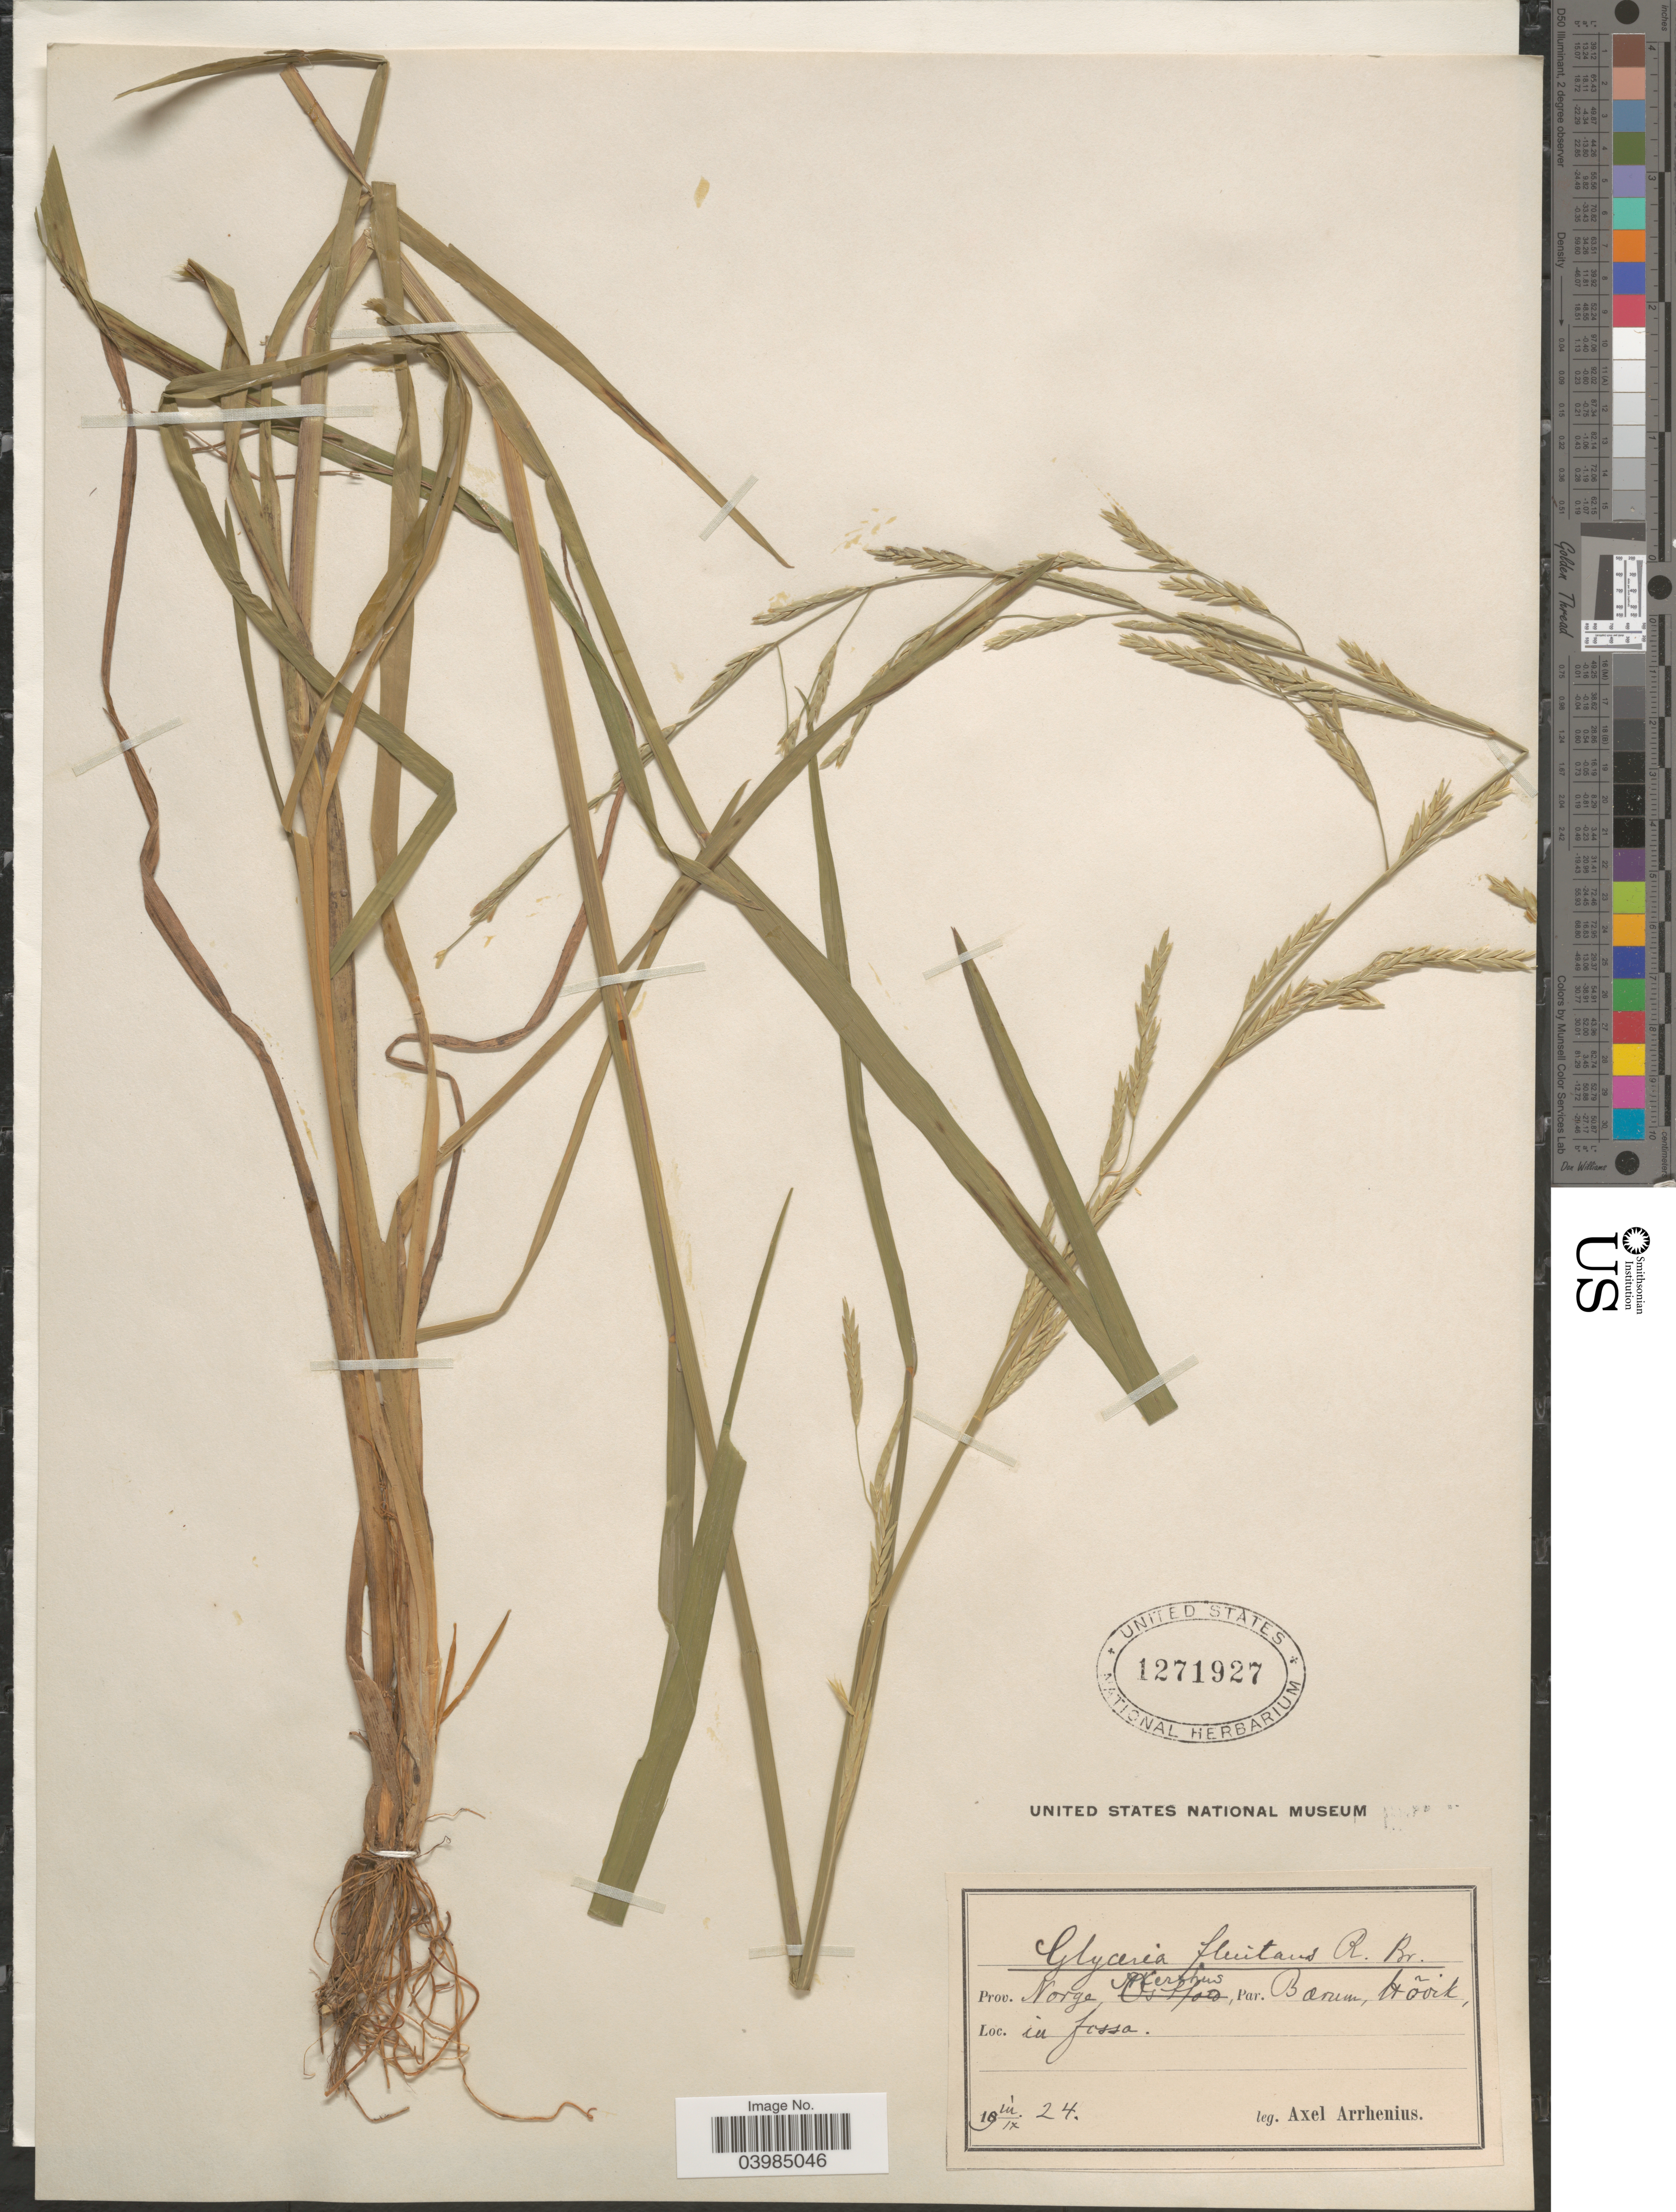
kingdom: Plantae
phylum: Tracheophyta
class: Liliopsida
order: Poales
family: Poaceae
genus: Glyceria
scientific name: Glyceria fluitans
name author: (L.) R. Br.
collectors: A. Arrhenius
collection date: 1924-09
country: Norway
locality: Prov. Norge, Akershus, Par. Bærum, Høvik, in fossa.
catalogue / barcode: US 1271927